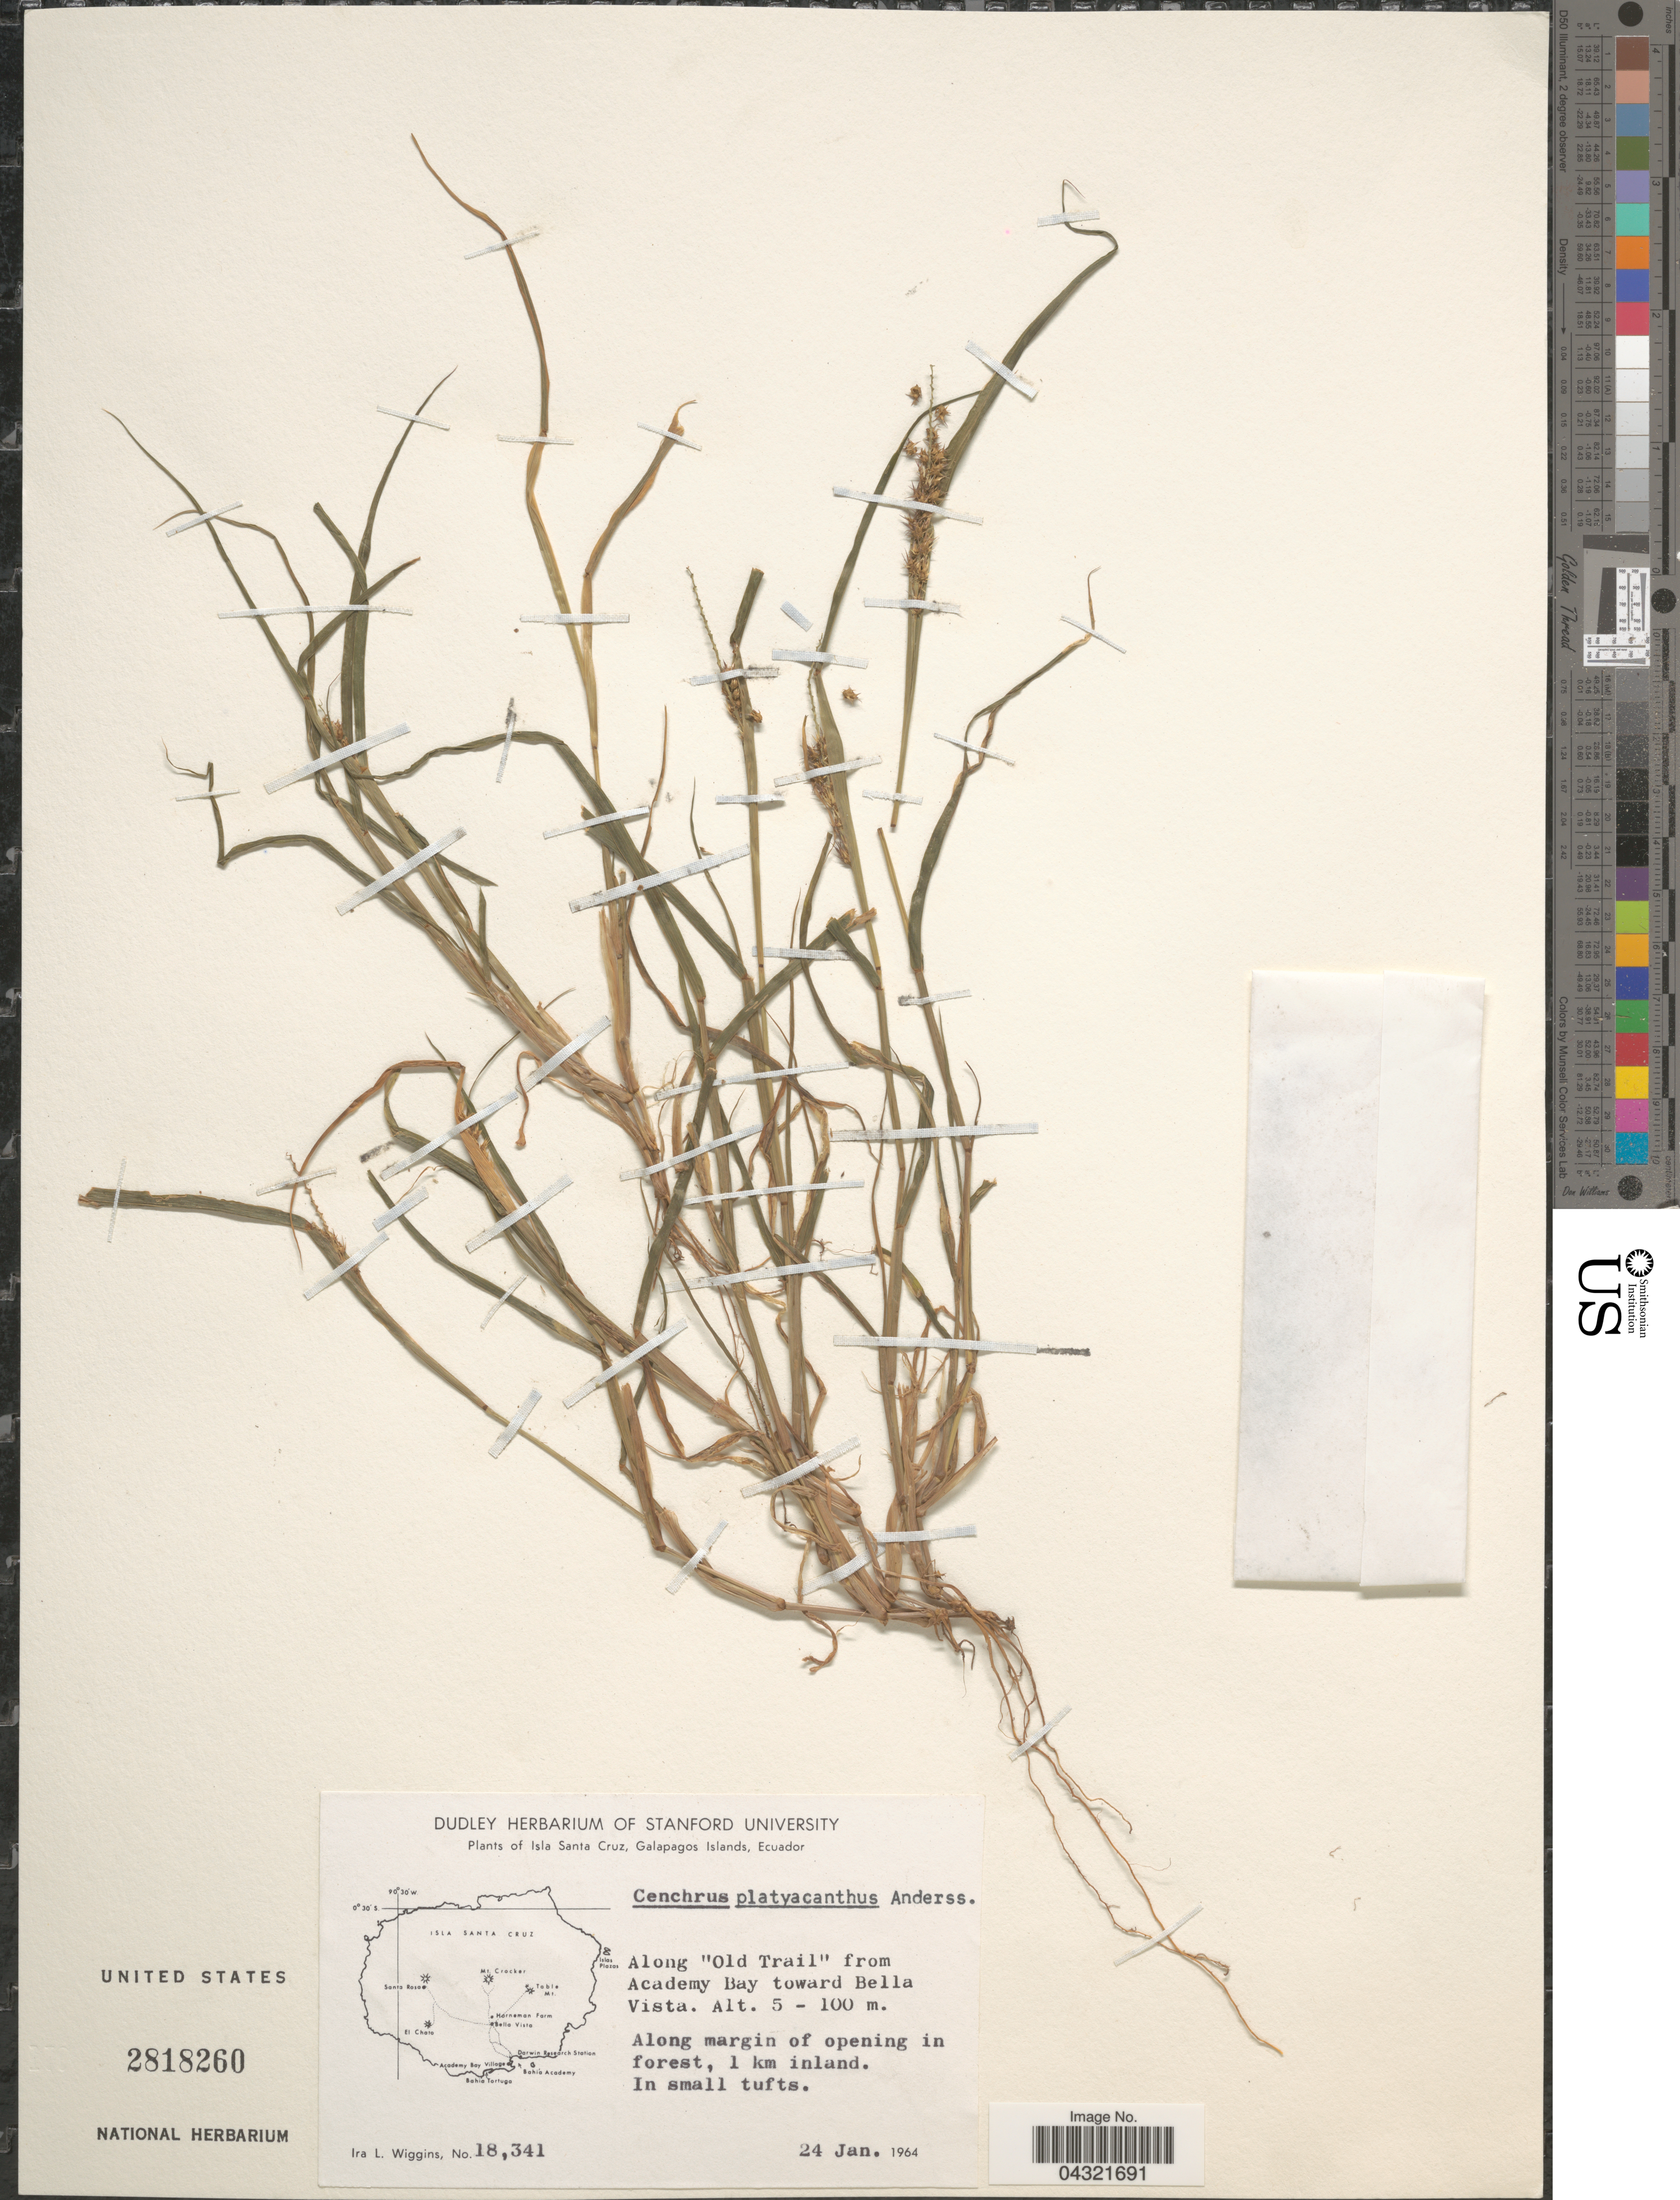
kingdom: Plantae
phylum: Tracheophyta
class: Liliopsida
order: Poales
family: Poaceae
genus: Cenchrus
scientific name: Cenchrus platyacanthus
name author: Andersson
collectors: I. L. Wiggins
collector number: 18,341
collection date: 1964-01-24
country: Ecuador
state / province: Colón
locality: Isla Santa Cruz, Galapagos Islands. Along "Old Trail" from Academy Bay toward Bella Vista. Along margin of opening in forest, 1 km inland.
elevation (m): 5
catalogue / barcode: US 2818260